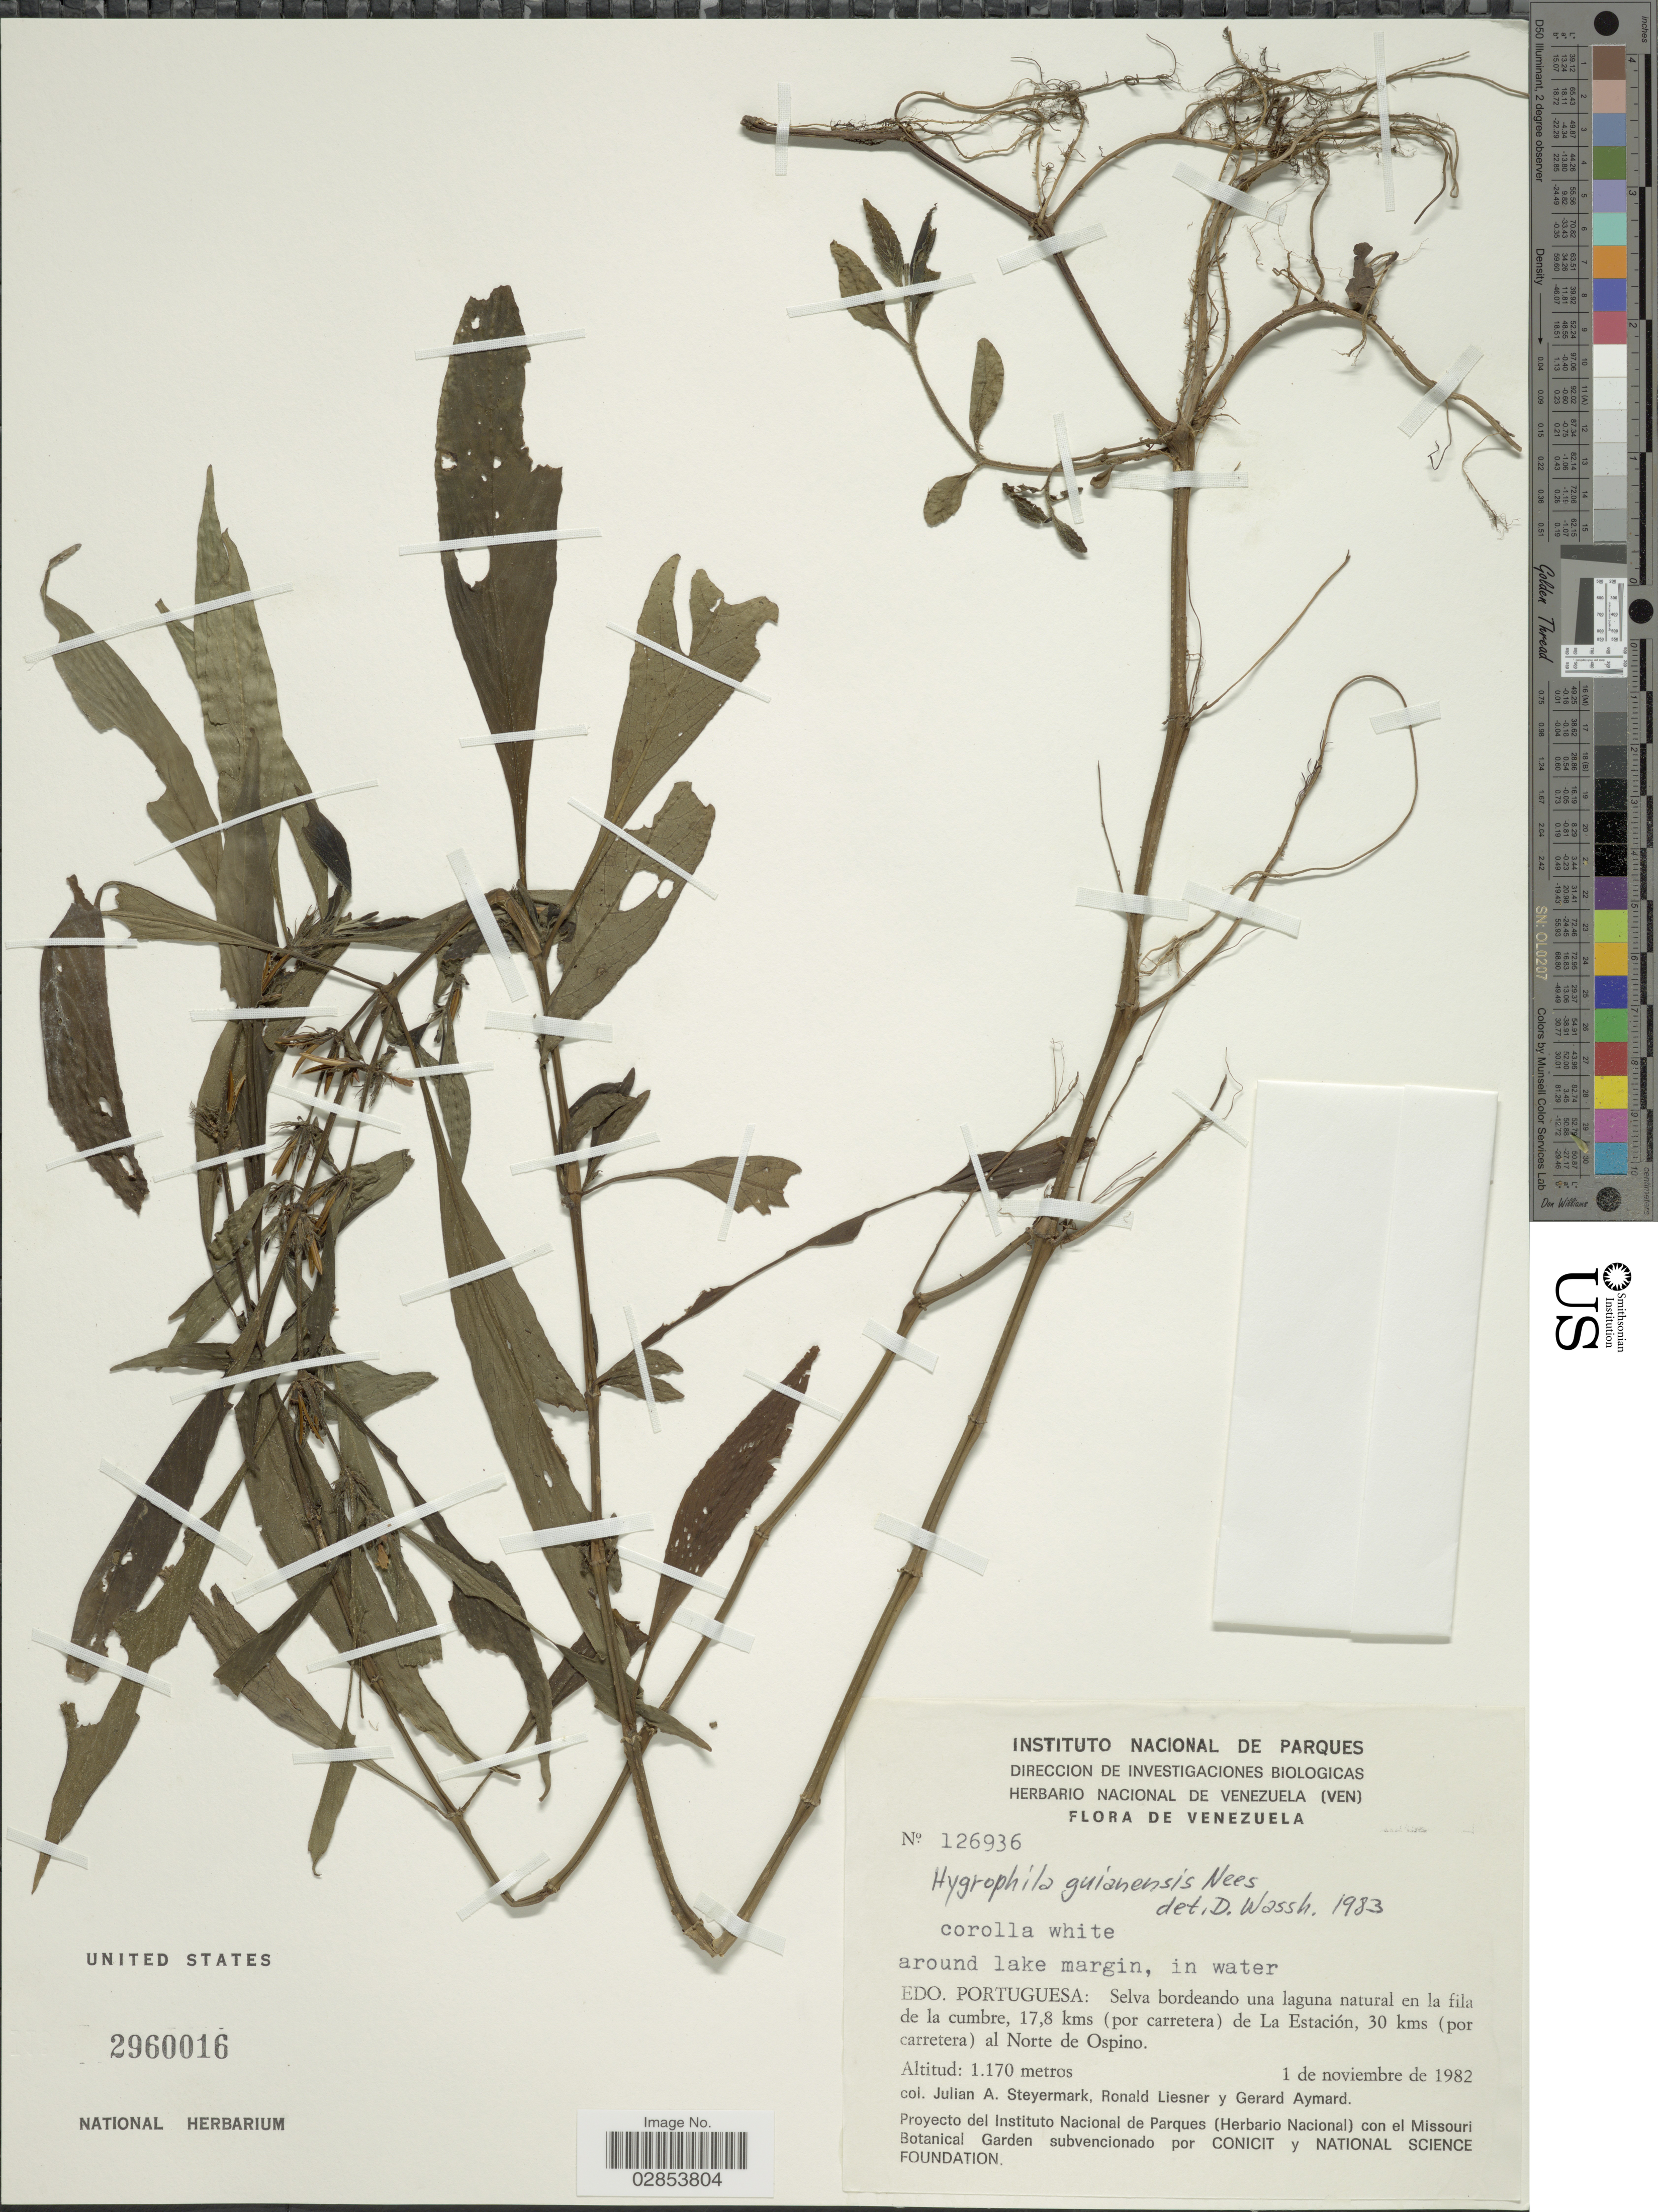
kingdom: Plantae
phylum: Tracheophyta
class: Magnoliopsida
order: Lamiales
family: Acanthaceae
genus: Hygrophila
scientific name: Hygrophila costata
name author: Nees & T. Nees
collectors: J. Steyermark, R. L. Liesner & G. A. Aymard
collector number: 126936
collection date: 1982-11-01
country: Venezuela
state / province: Portuguesa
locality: Selva bordeando una laguna natural en la fila de la cumbre, 17,8 kms (por carretera) de La Estación, 30 kms (por carretera) al Norte de Ospino.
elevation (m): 1170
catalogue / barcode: US 2960016